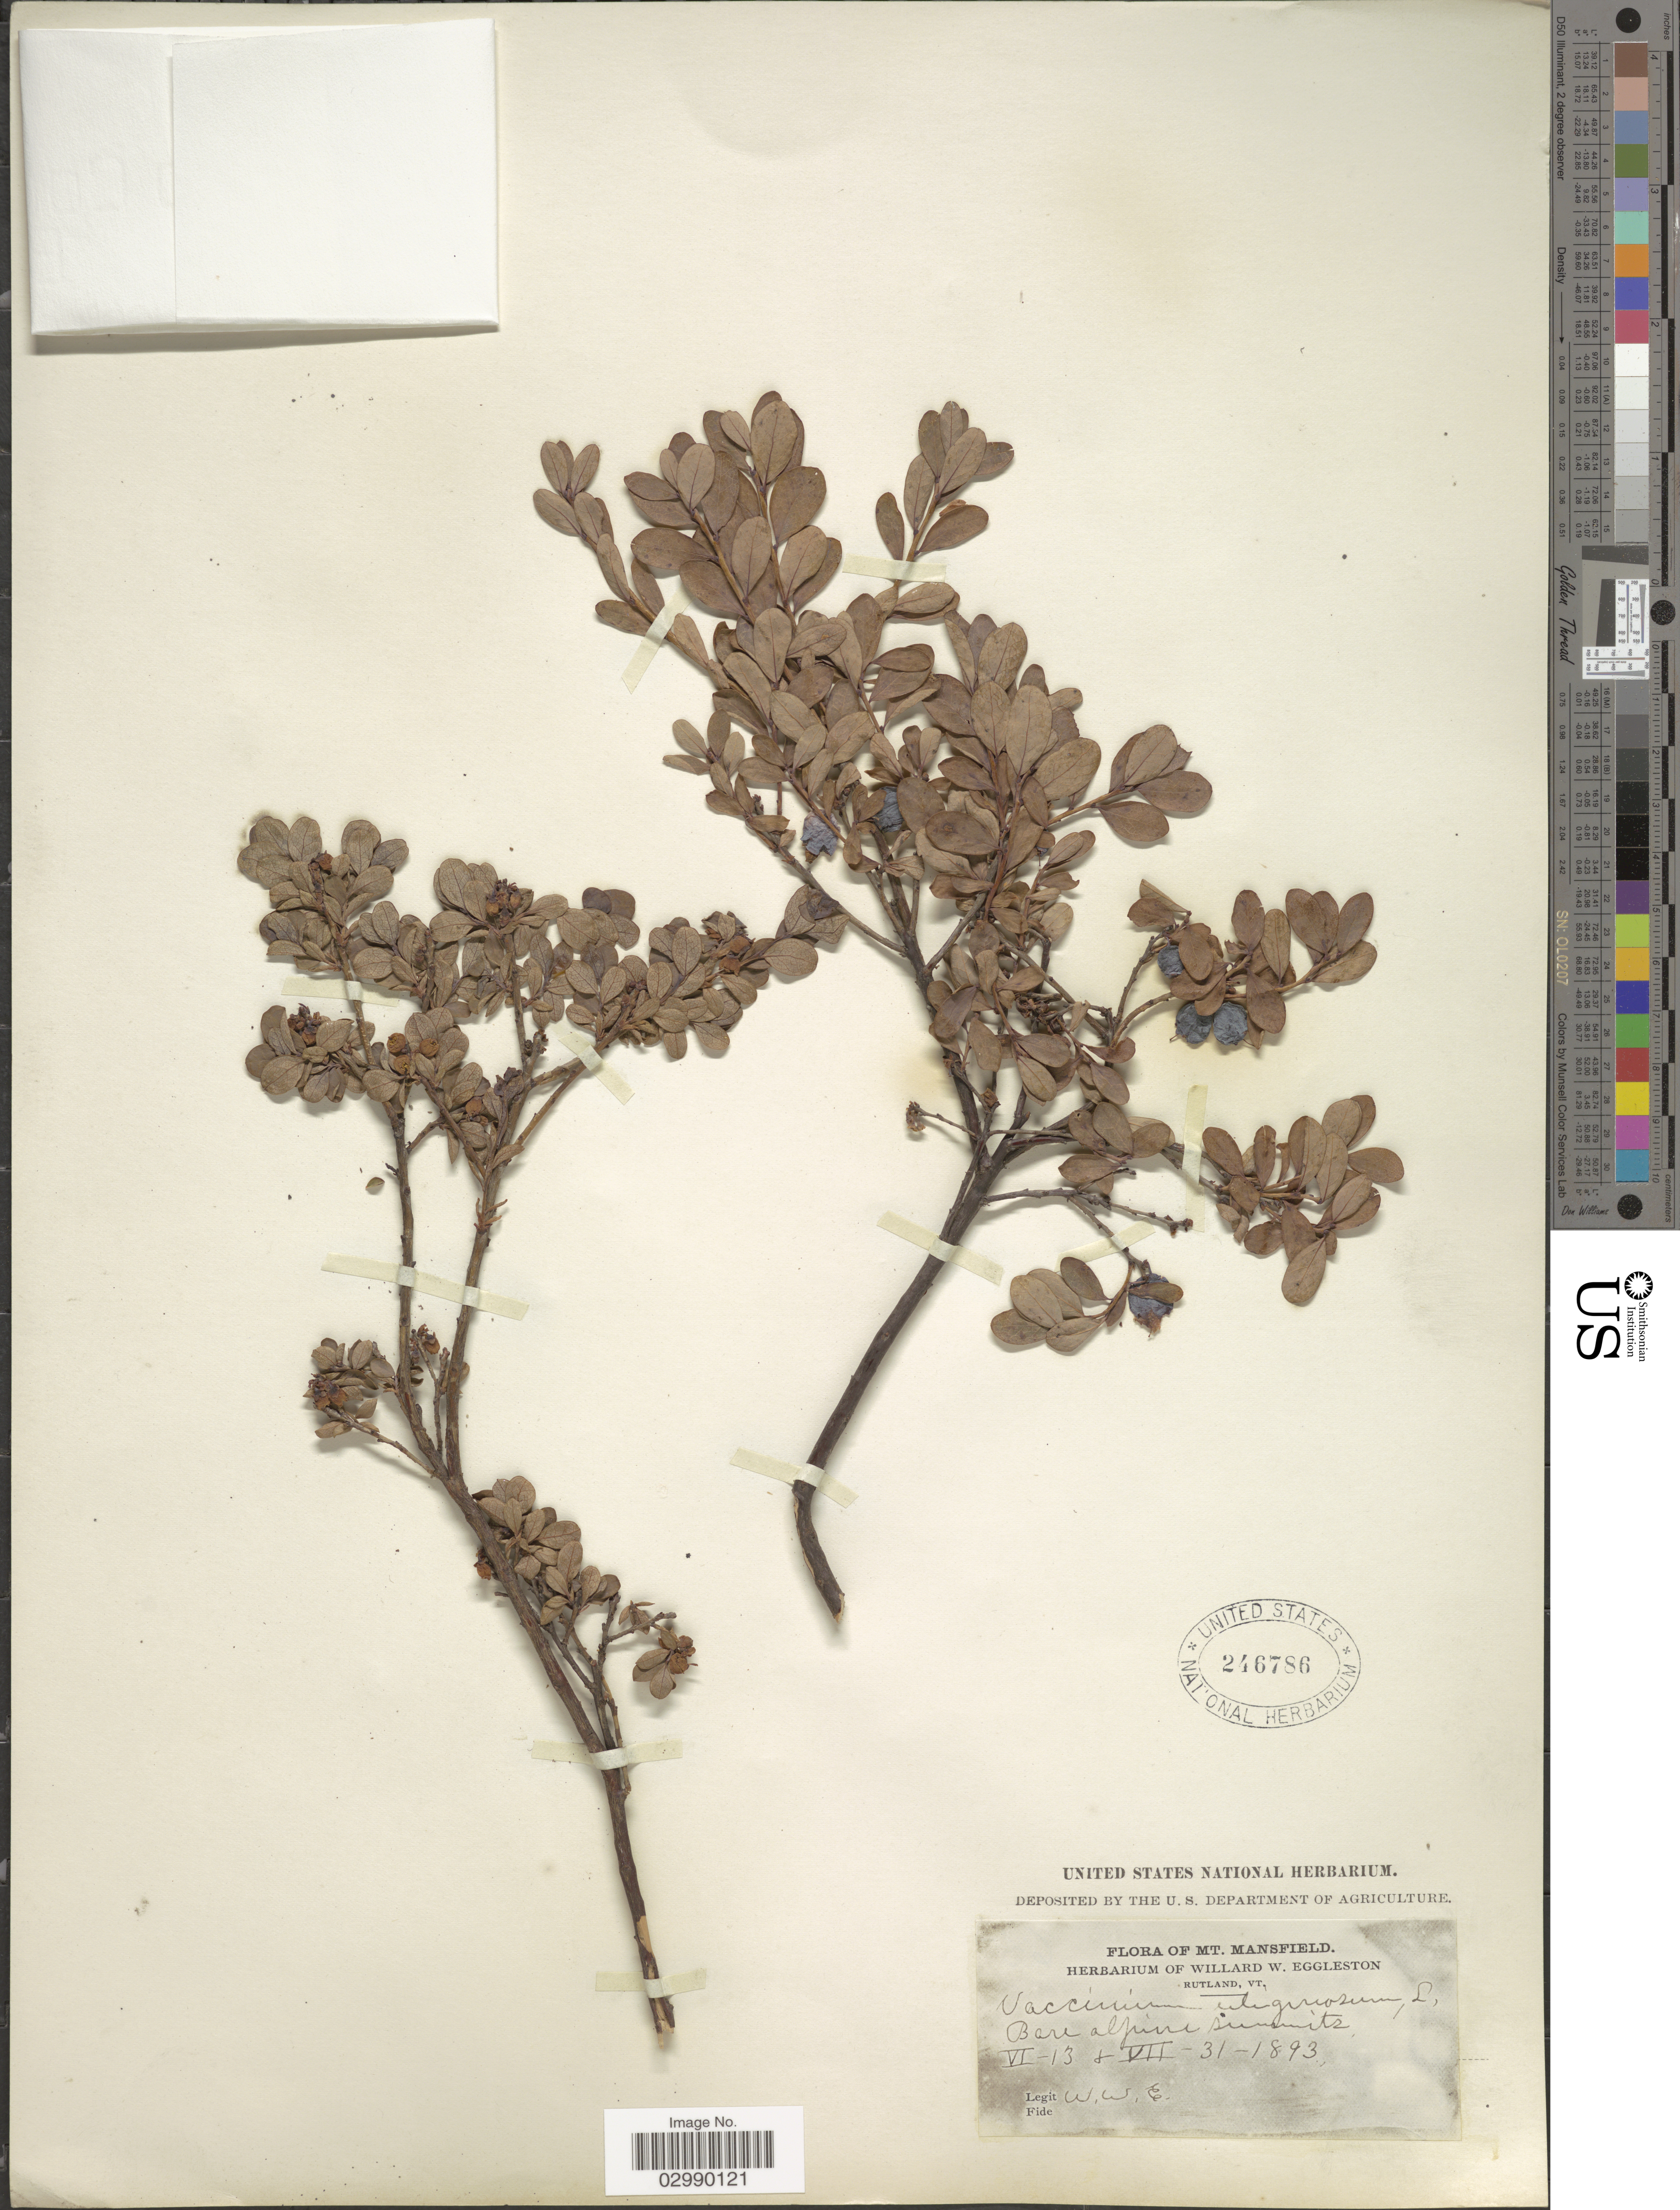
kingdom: Plantae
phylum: Tracheophyta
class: Magnoliopsida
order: Ericales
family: Ericaceae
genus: Vaccinium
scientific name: Vaccinium uliginosum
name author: L.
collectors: W. W. Eggleston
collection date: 1893-06-13/1893-07-31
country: United States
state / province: Vermont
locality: Mt. Mansfield, Bare alpine summits.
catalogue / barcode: US 246786